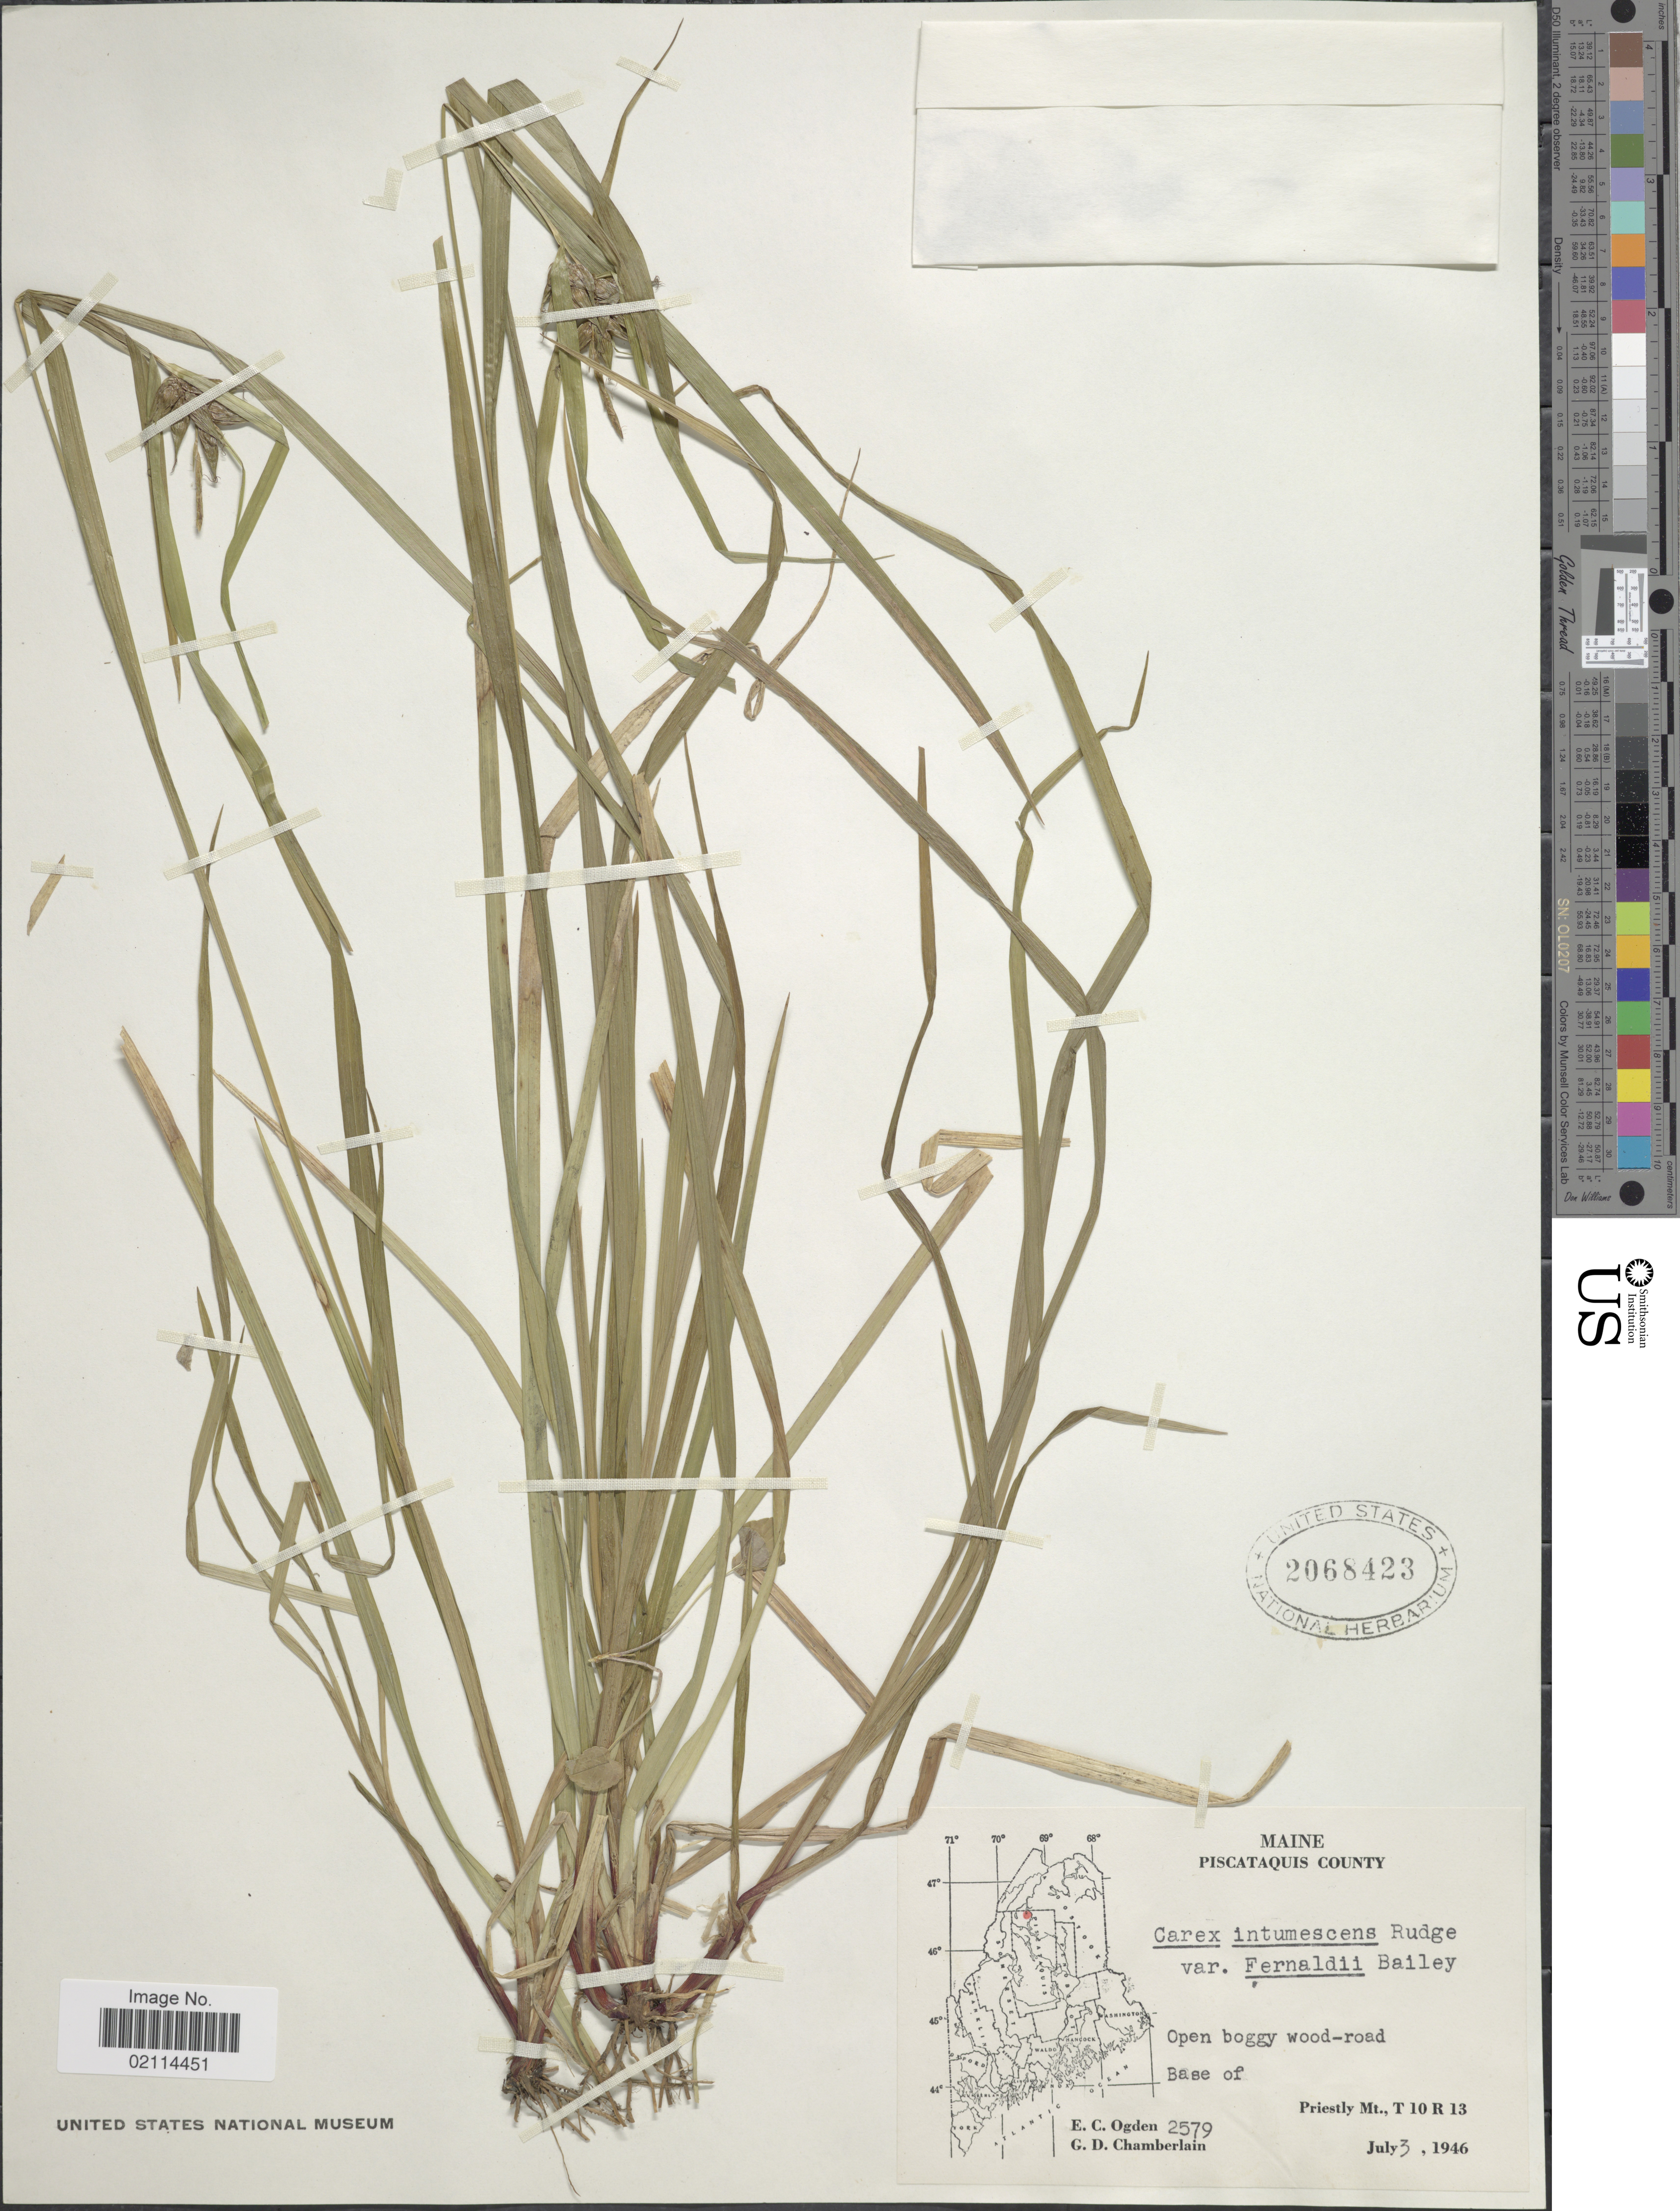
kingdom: Plantae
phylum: Tracheophyta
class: Liliopsida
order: Poales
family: Cyperaceae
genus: Carex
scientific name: Carex intumescens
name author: Rudge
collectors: E. Ogden & G. D. Chamberlain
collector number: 2579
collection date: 1946-07-03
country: United States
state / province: Maine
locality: Piscataquis County, open boggy wood-road, Base of Priestly Mt., T10R13.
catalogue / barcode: US 2068423